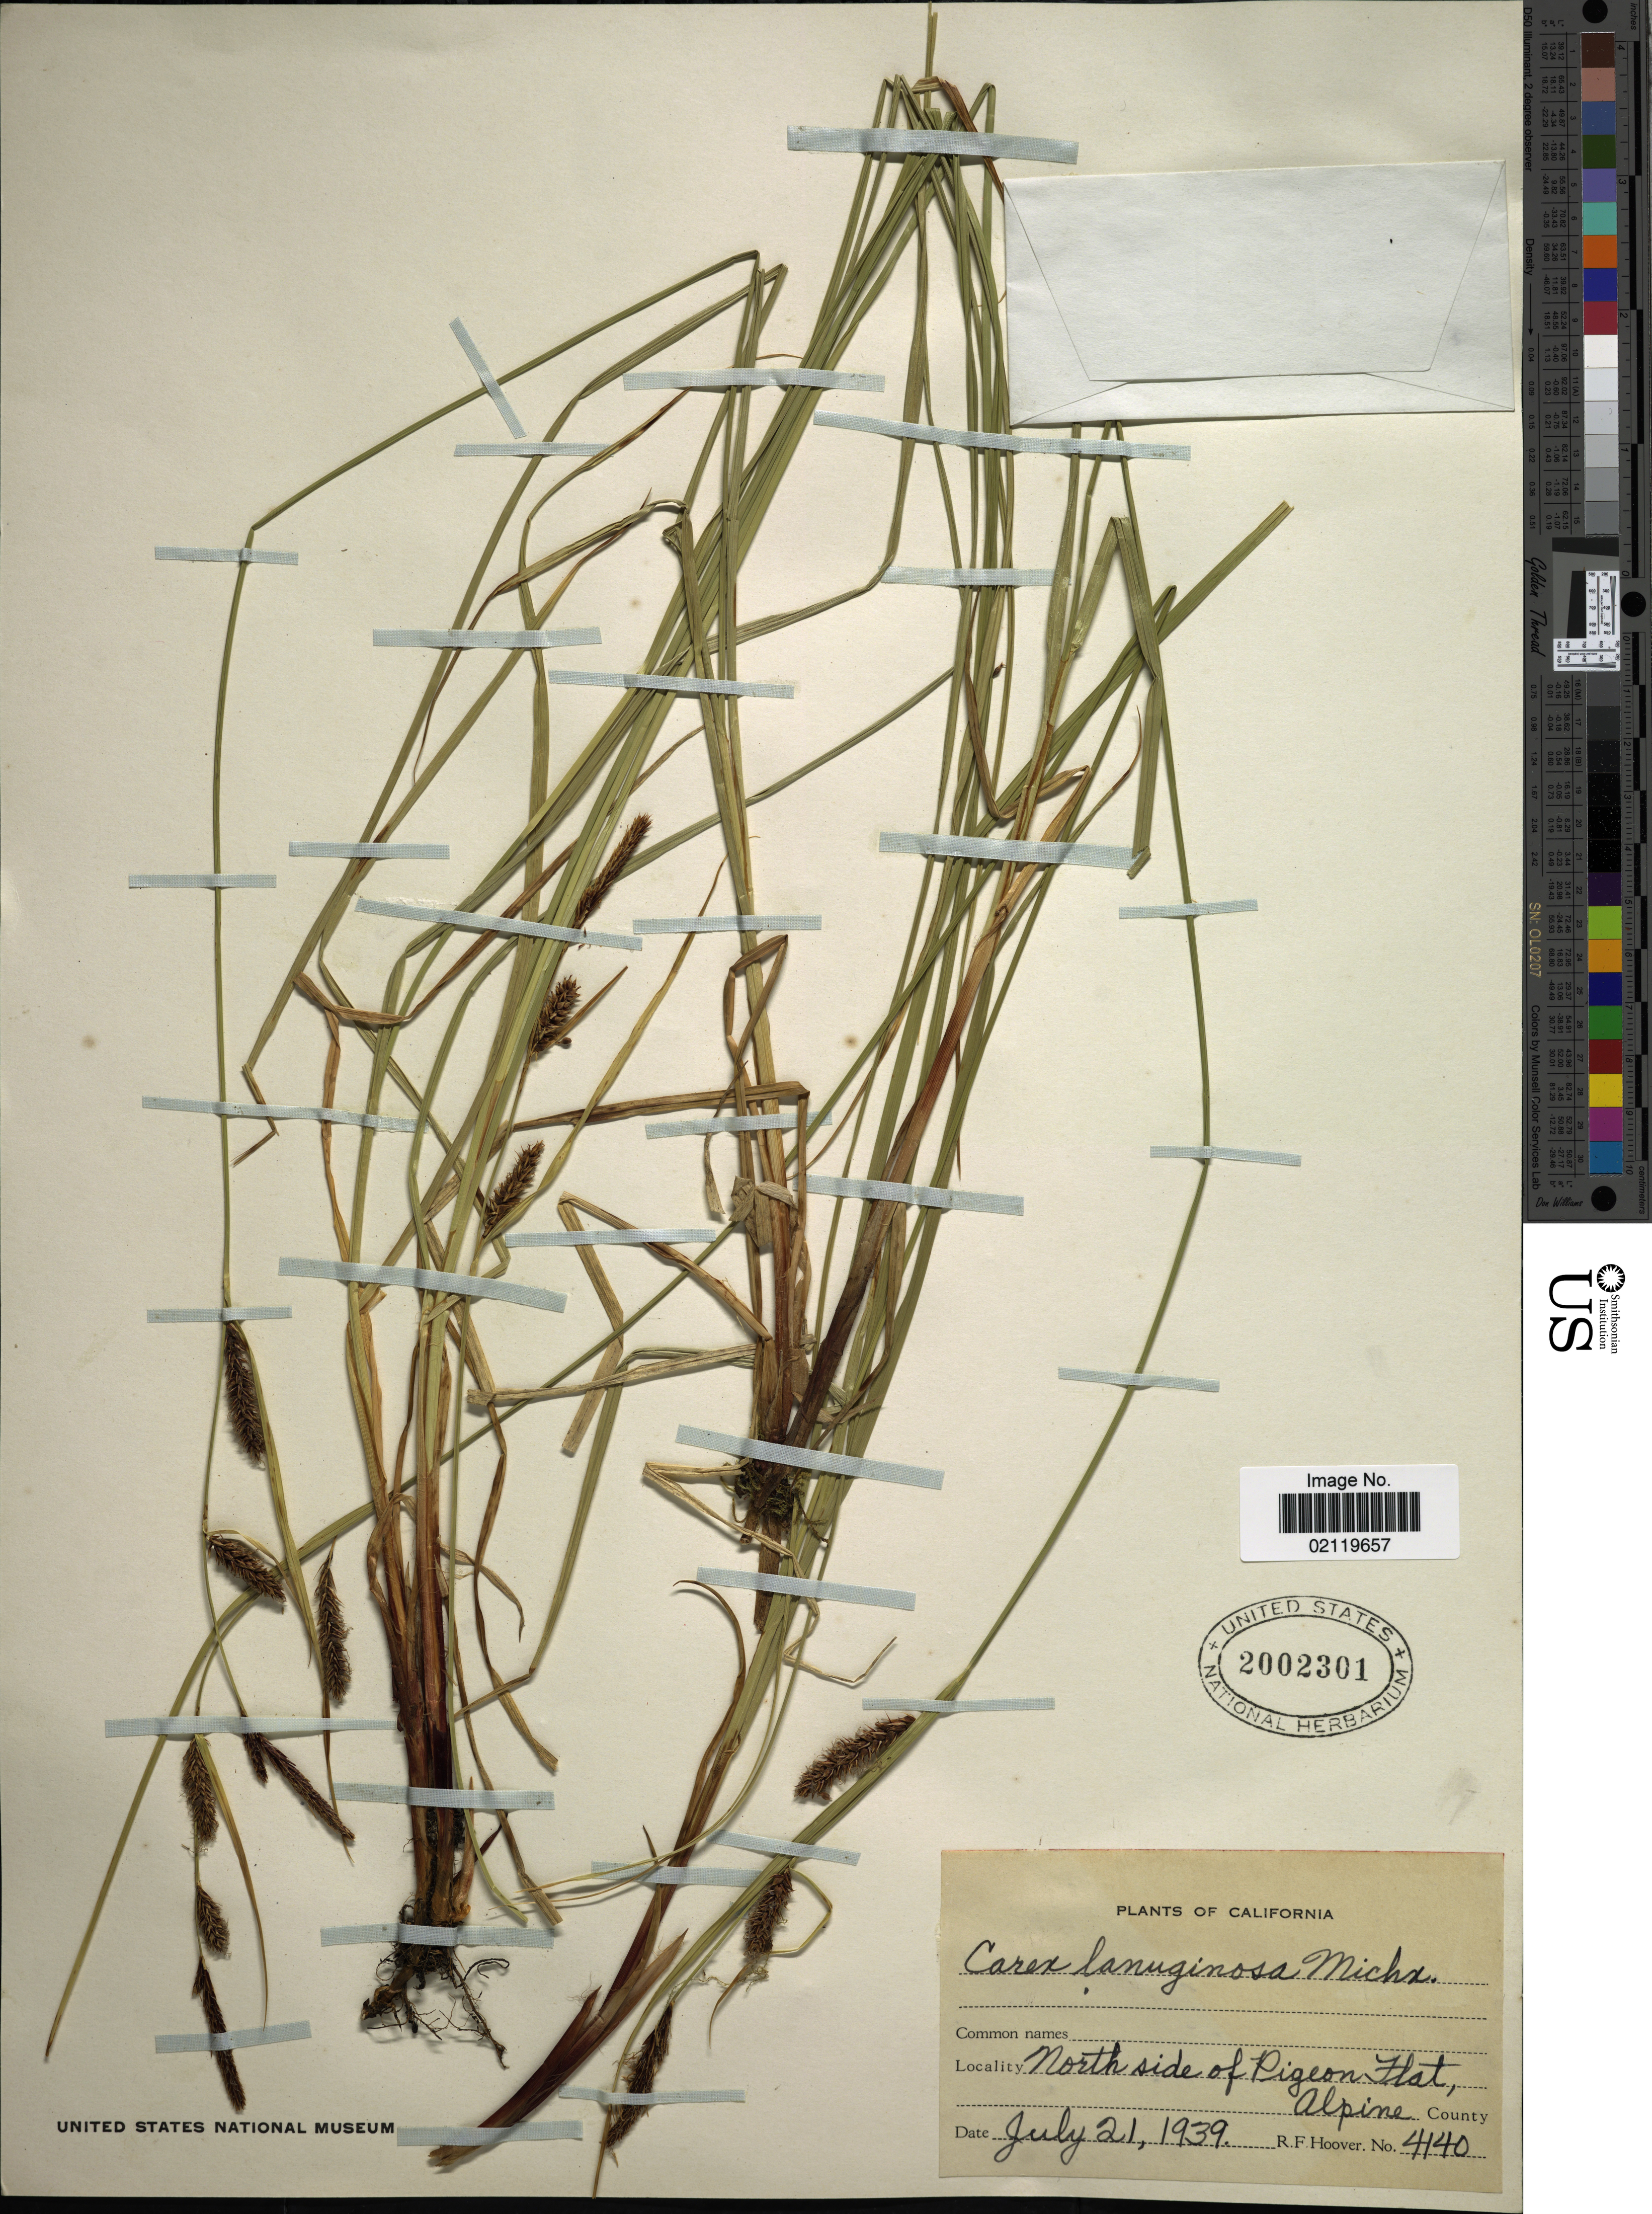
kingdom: Plantae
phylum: Tracheophyta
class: Liliopsida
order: Poales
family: Cyperaceae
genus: Carex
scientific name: Carex pellita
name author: Muhl. ex Willd.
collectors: R. F. Hoover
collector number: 4140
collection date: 1939-07-21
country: United States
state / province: California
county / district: Alpine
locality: North side of Pigeon Flat, Alpine County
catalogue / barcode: US 2002301